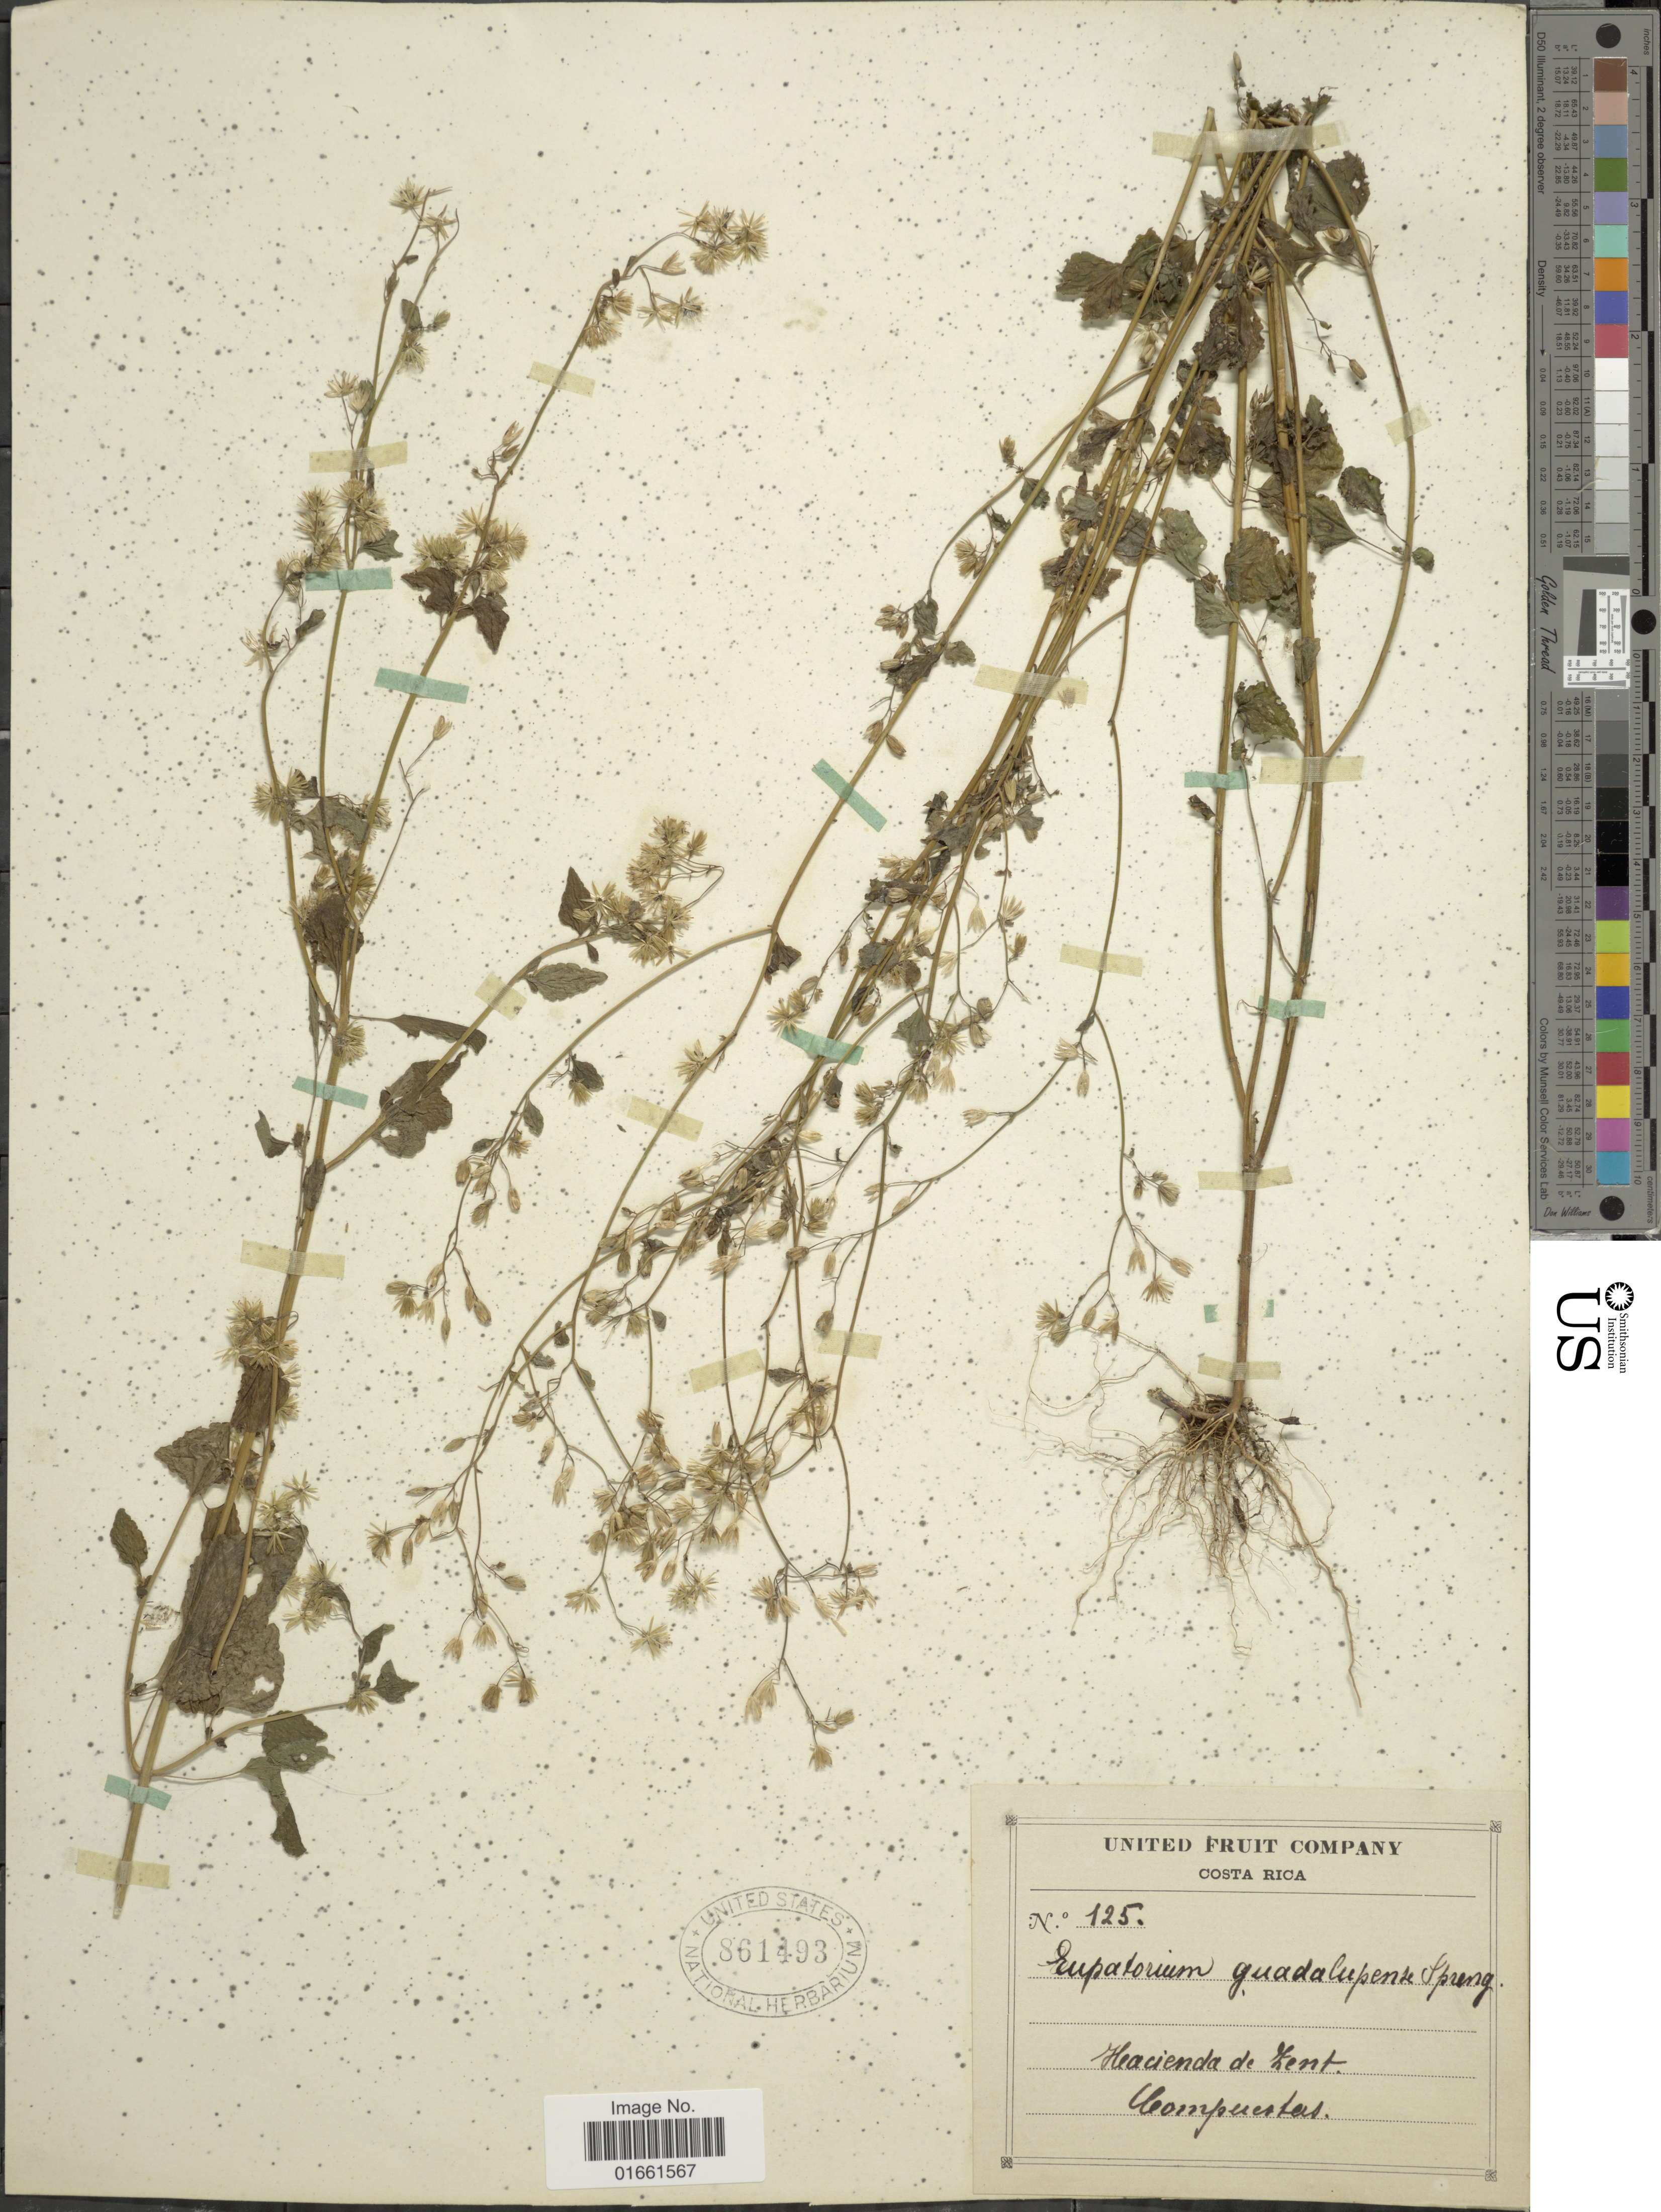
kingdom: Plantae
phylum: Tracheophyta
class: Magnoliopsida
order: Asterales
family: Asteraceae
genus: Fleischmannia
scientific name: Fleischmannia microstemon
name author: (Cass.) R.M. King & H. Rob.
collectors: United Fruit Company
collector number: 125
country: Costa Rica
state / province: Limón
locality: Hacienda de Zent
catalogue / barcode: US 861493